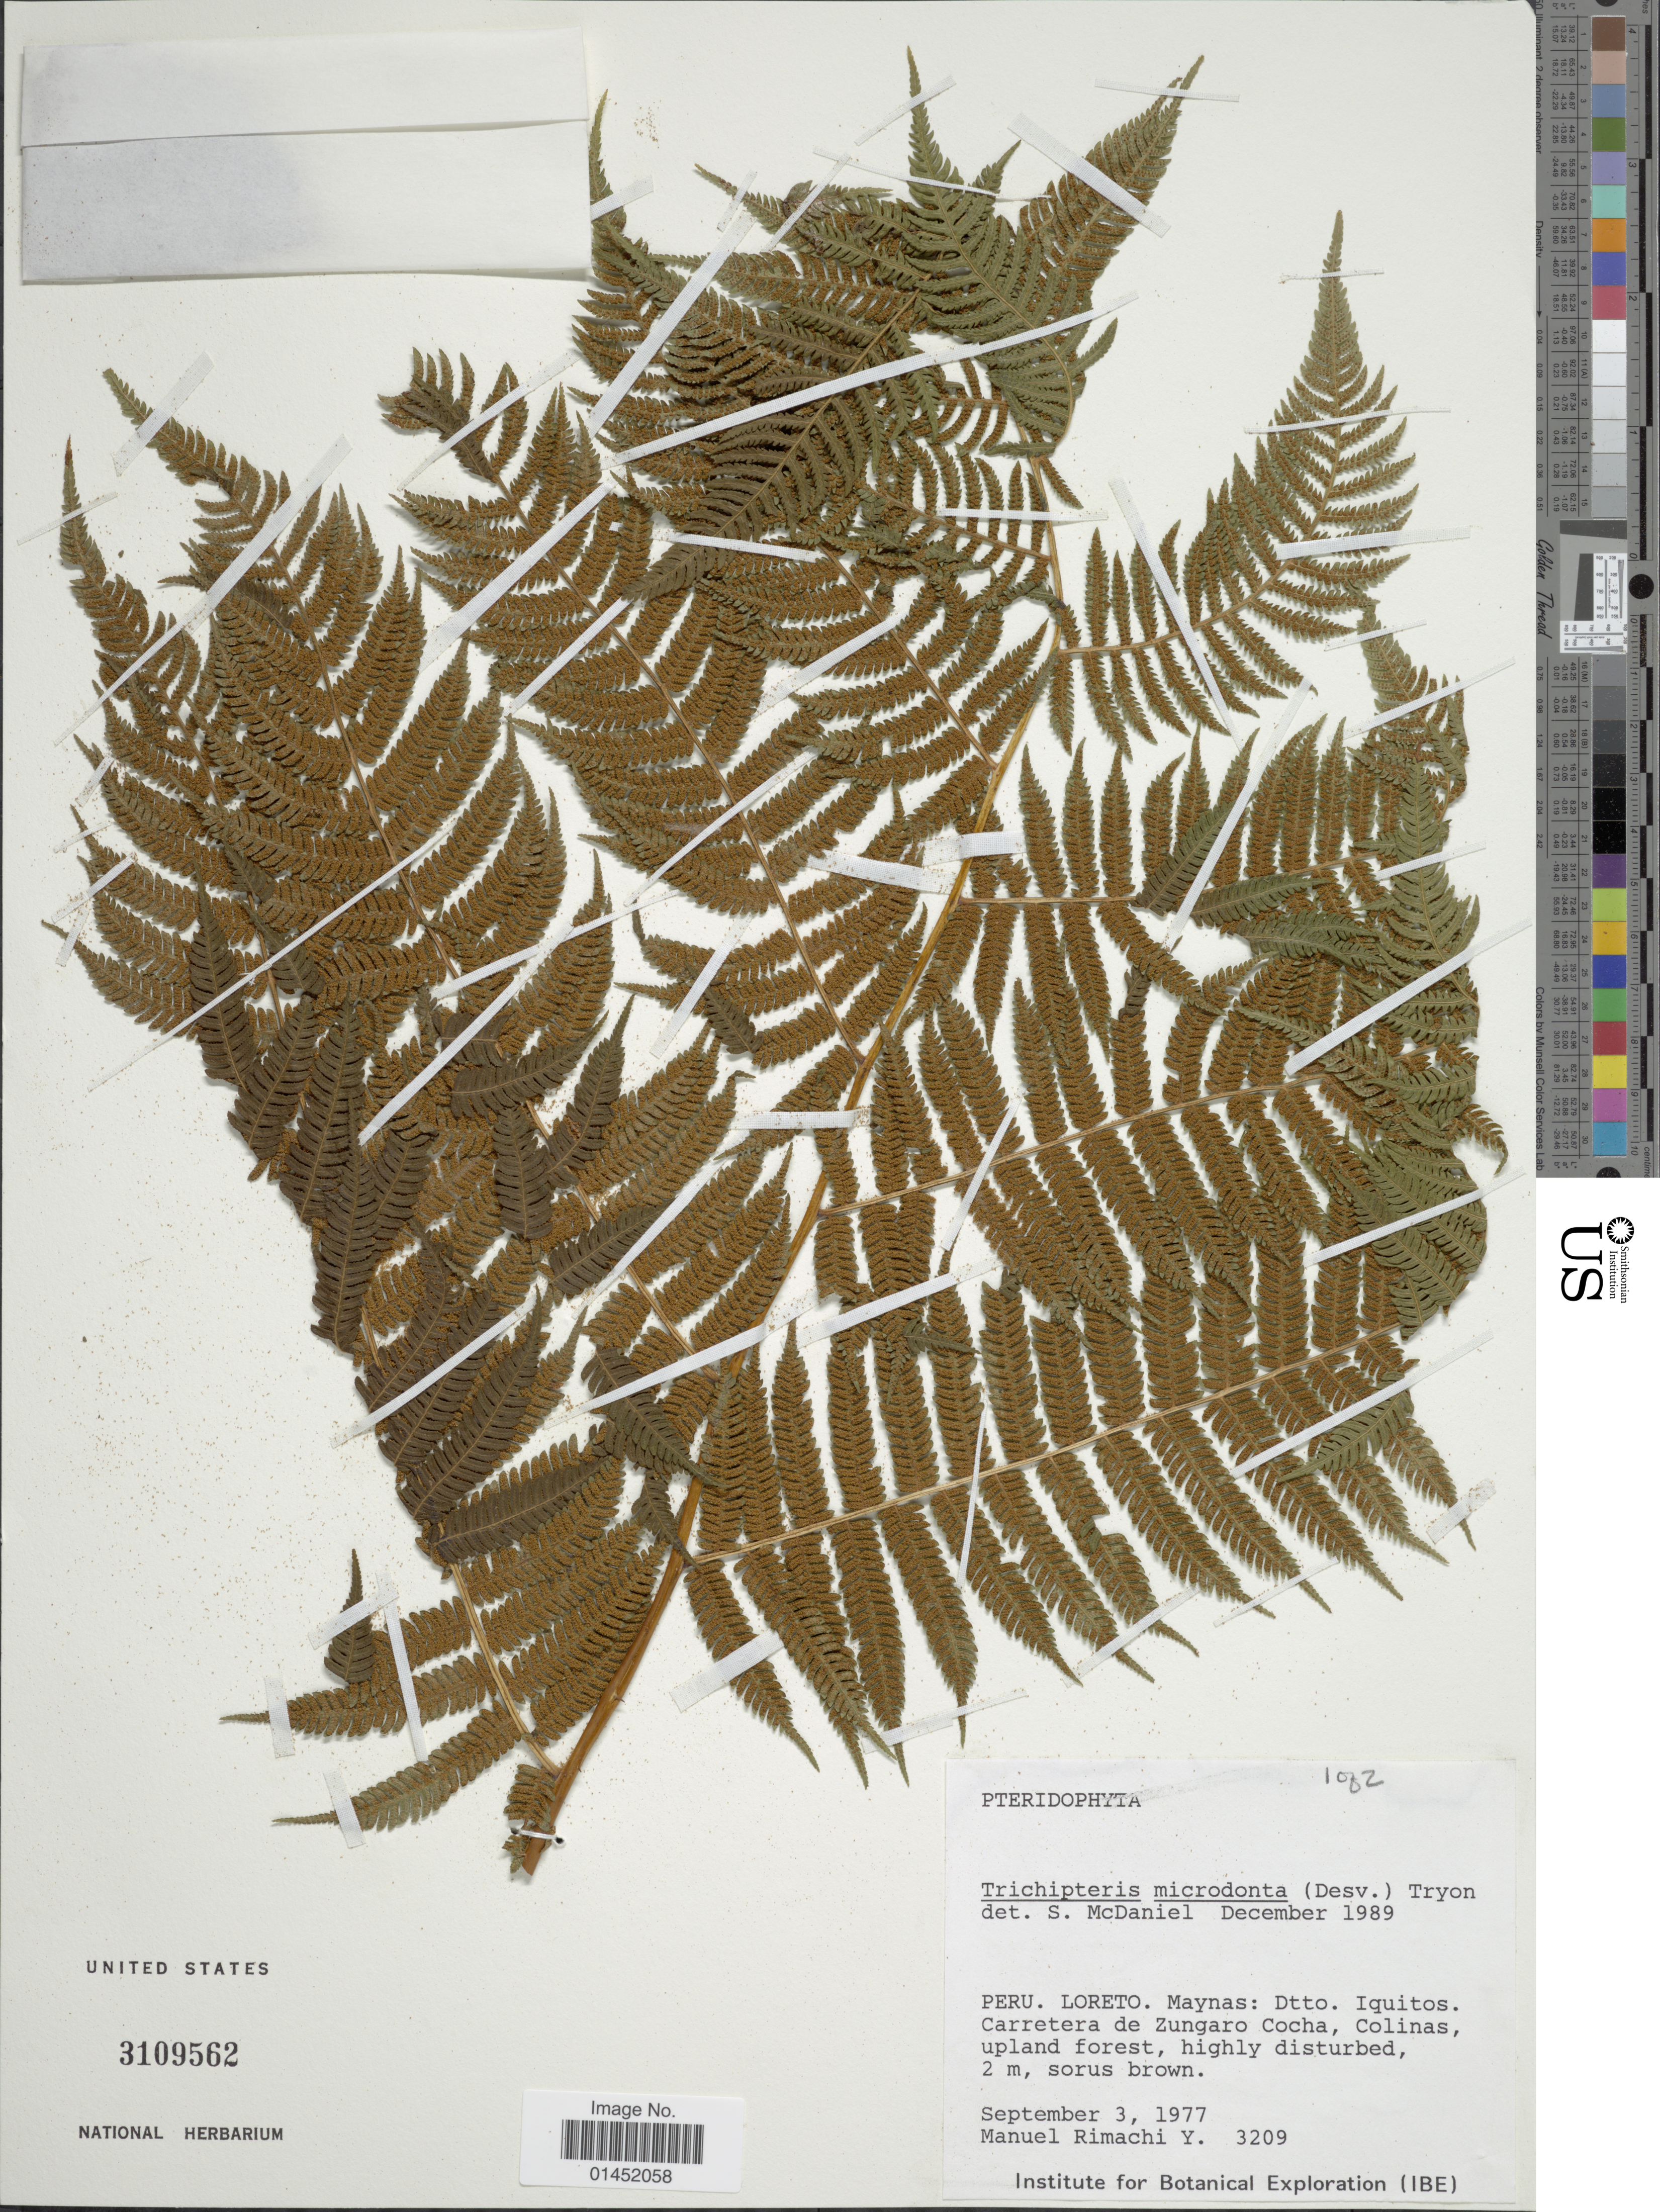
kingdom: Plantae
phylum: Tracheophyta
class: Polypodiopsida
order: Cyatheales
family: Cyatheaceae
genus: Cyathea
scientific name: Cyathea microdonta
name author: (Desv.) Domin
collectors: M. Rimachi Y.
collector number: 3209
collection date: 1977-09-03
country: Peru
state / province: Loreto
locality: Maynas: Dtto. Iquitos. Carretera de Zungaro Cocha, Colinas, upland forest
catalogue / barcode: US 3109562